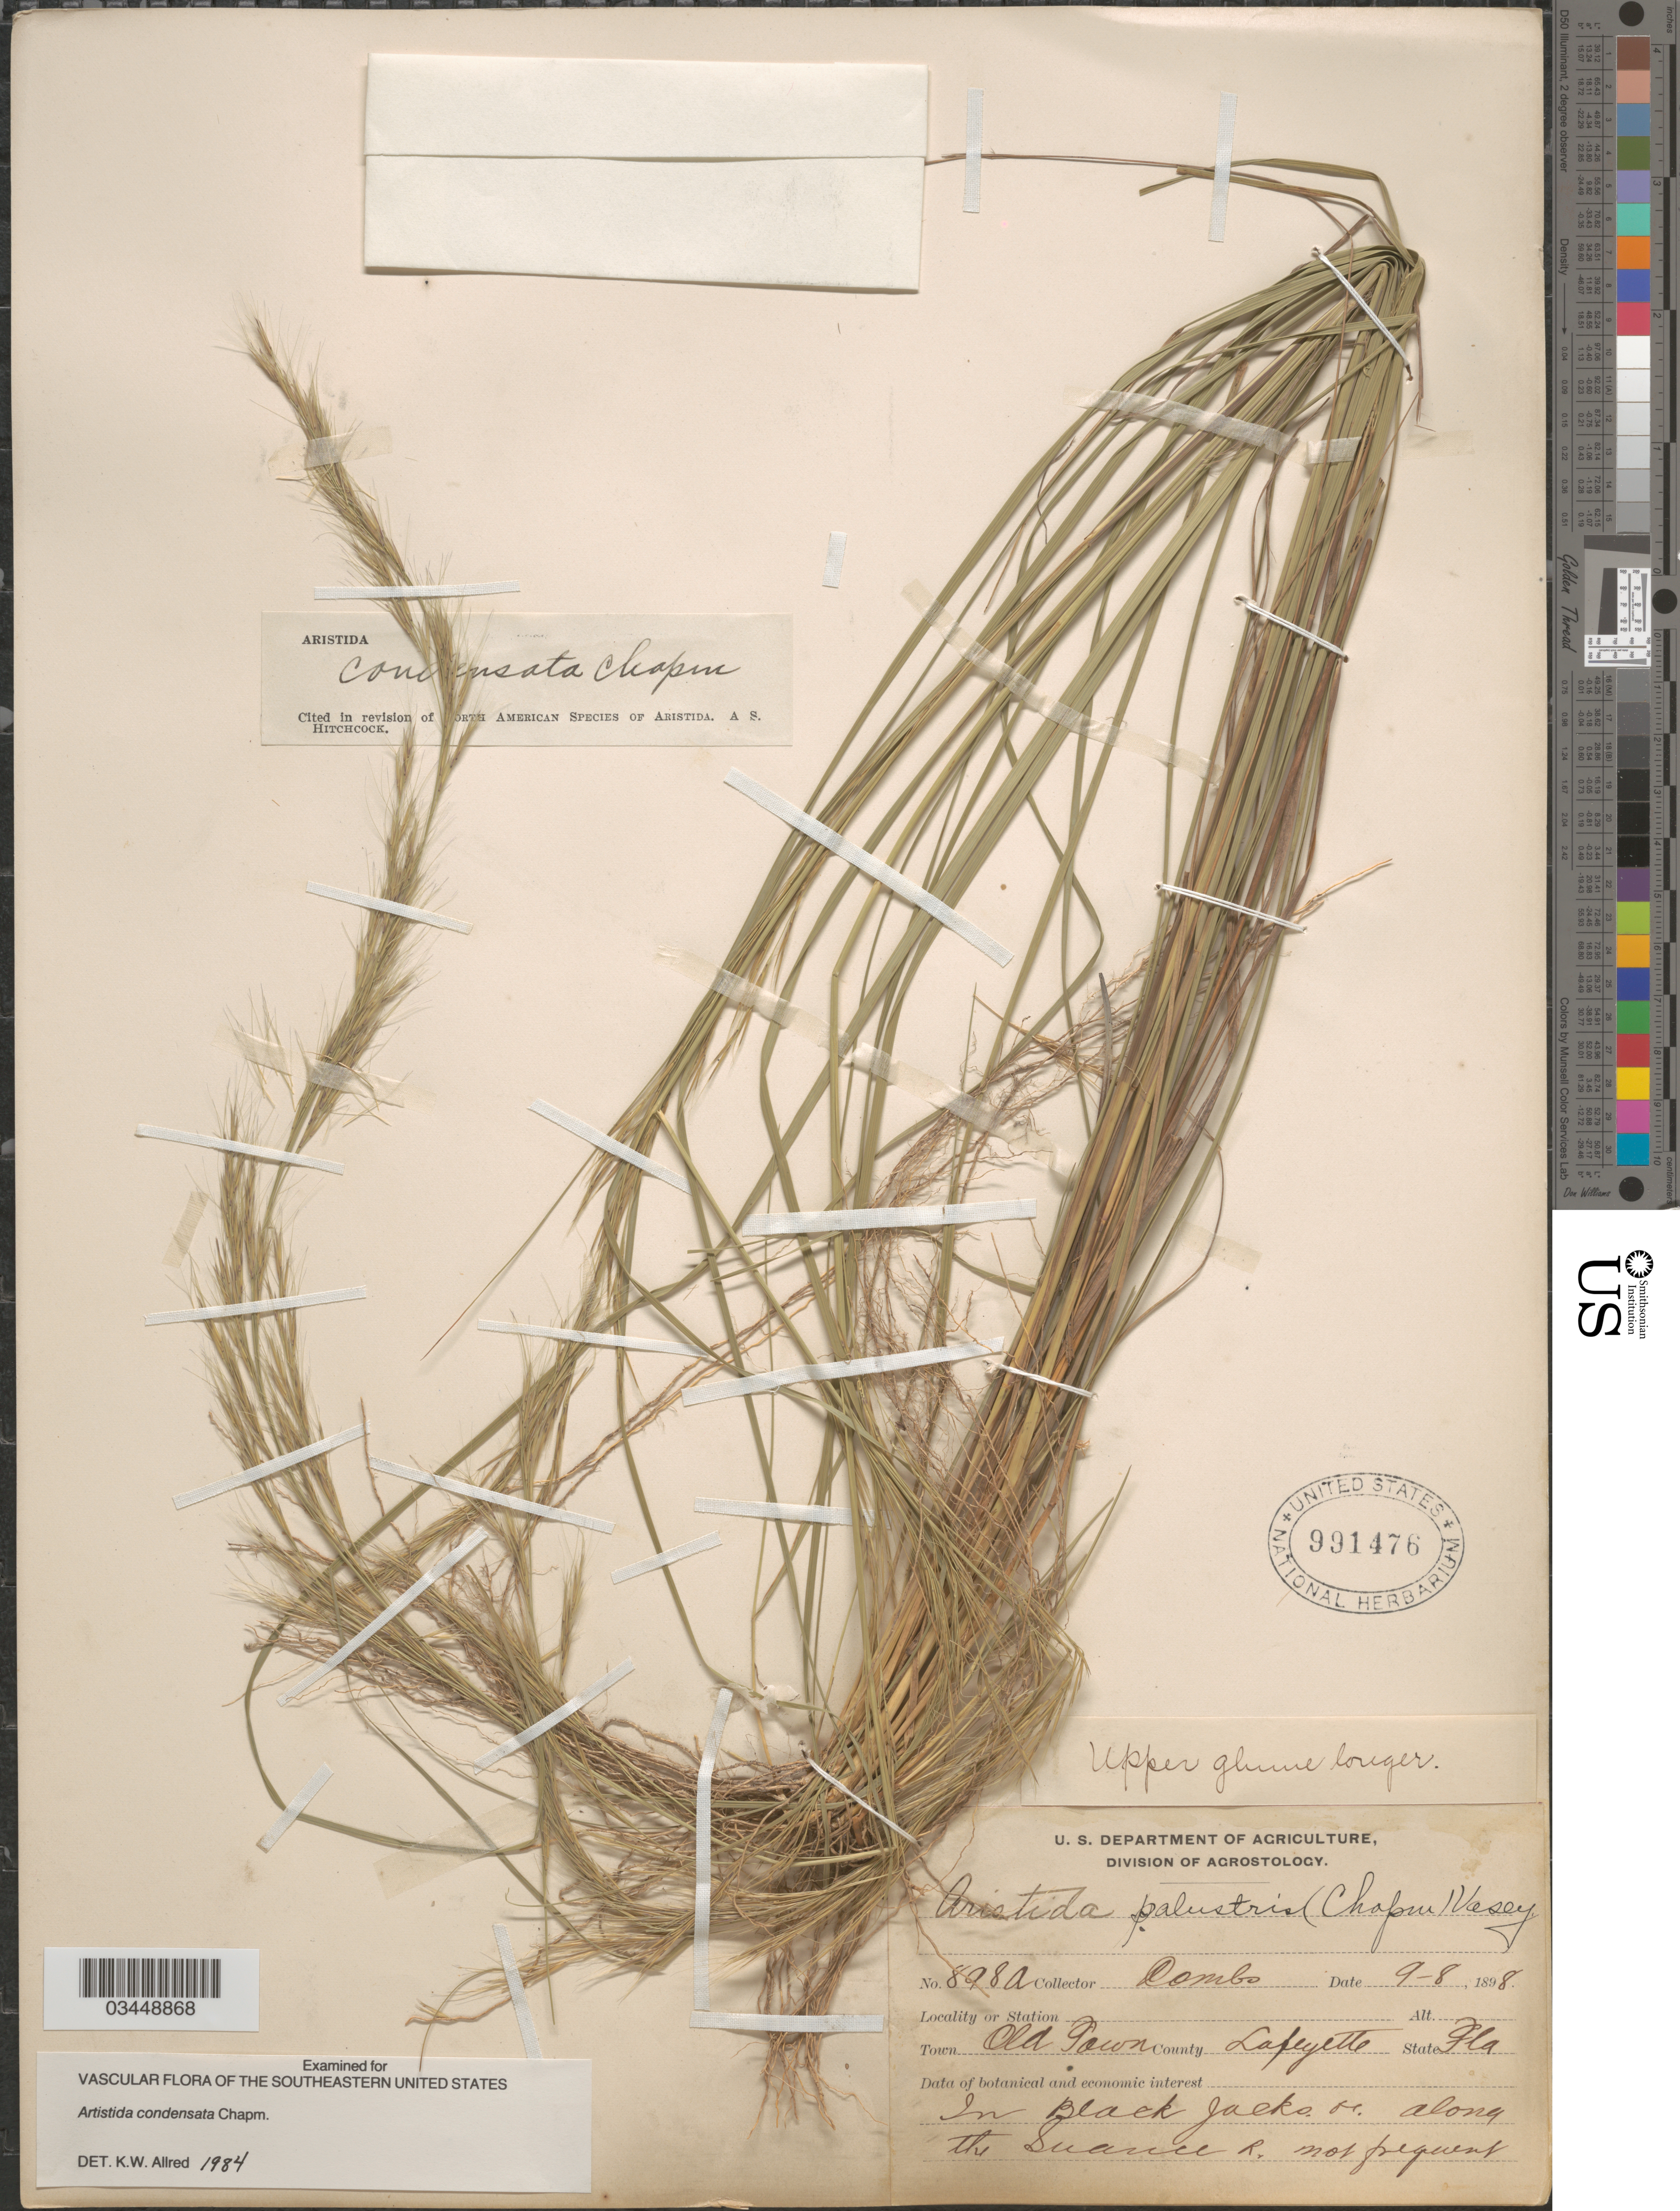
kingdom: Plantae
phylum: Tracheophyta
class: Liliopsida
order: Poales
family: Poaceae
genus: Aristida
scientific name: Aristida condensata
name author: Chapm.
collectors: -. Combs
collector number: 898a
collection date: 1898-09-08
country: United States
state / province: Florida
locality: Town Old Town. County Lafayette. In Black Jacks or along the Suance R.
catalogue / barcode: US 991476